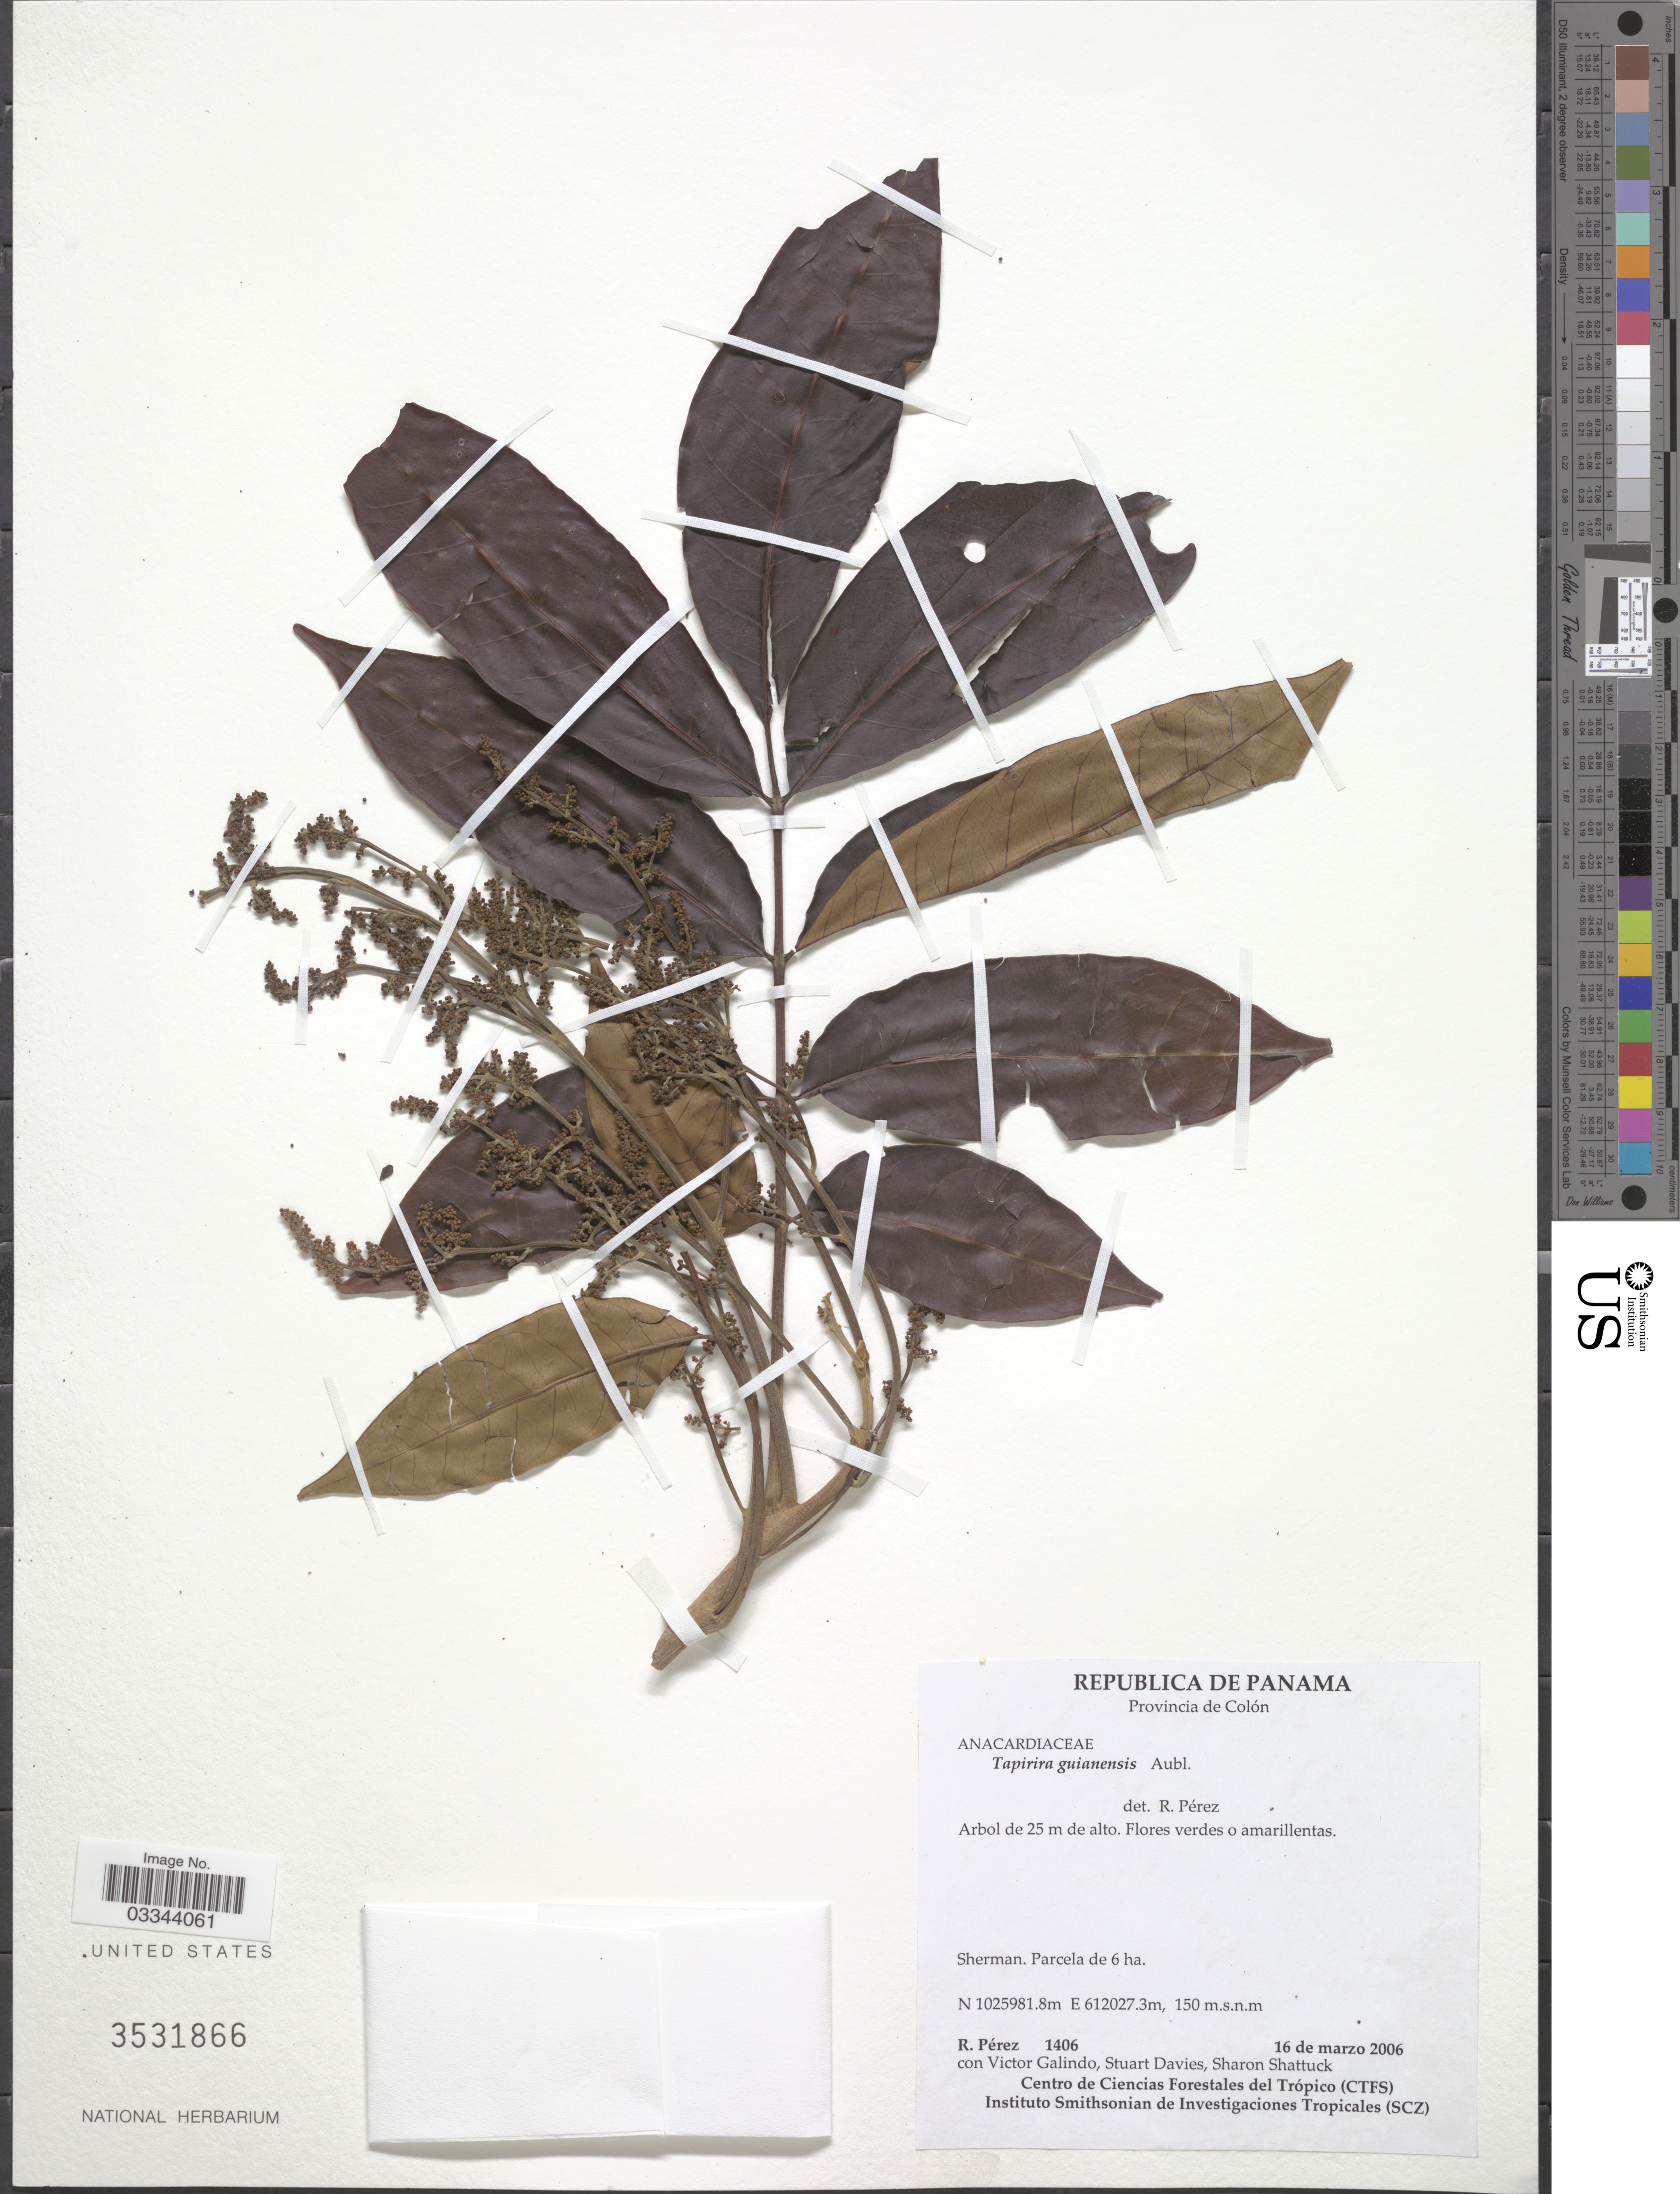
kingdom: Plantae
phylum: Tracheophyta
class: Magnoliopsida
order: Sapindales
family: Anacardiaceae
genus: Tapirira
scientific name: Tapirira guianensis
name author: Aubl.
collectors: R. Perez, V. Galindo, S. Davies & S. Shattuck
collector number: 1406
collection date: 2006-03-16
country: Panama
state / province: Colón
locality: Republica de Panama. Sherman. Parcela de 6 ha.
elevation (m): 150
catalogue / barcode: US 3531866